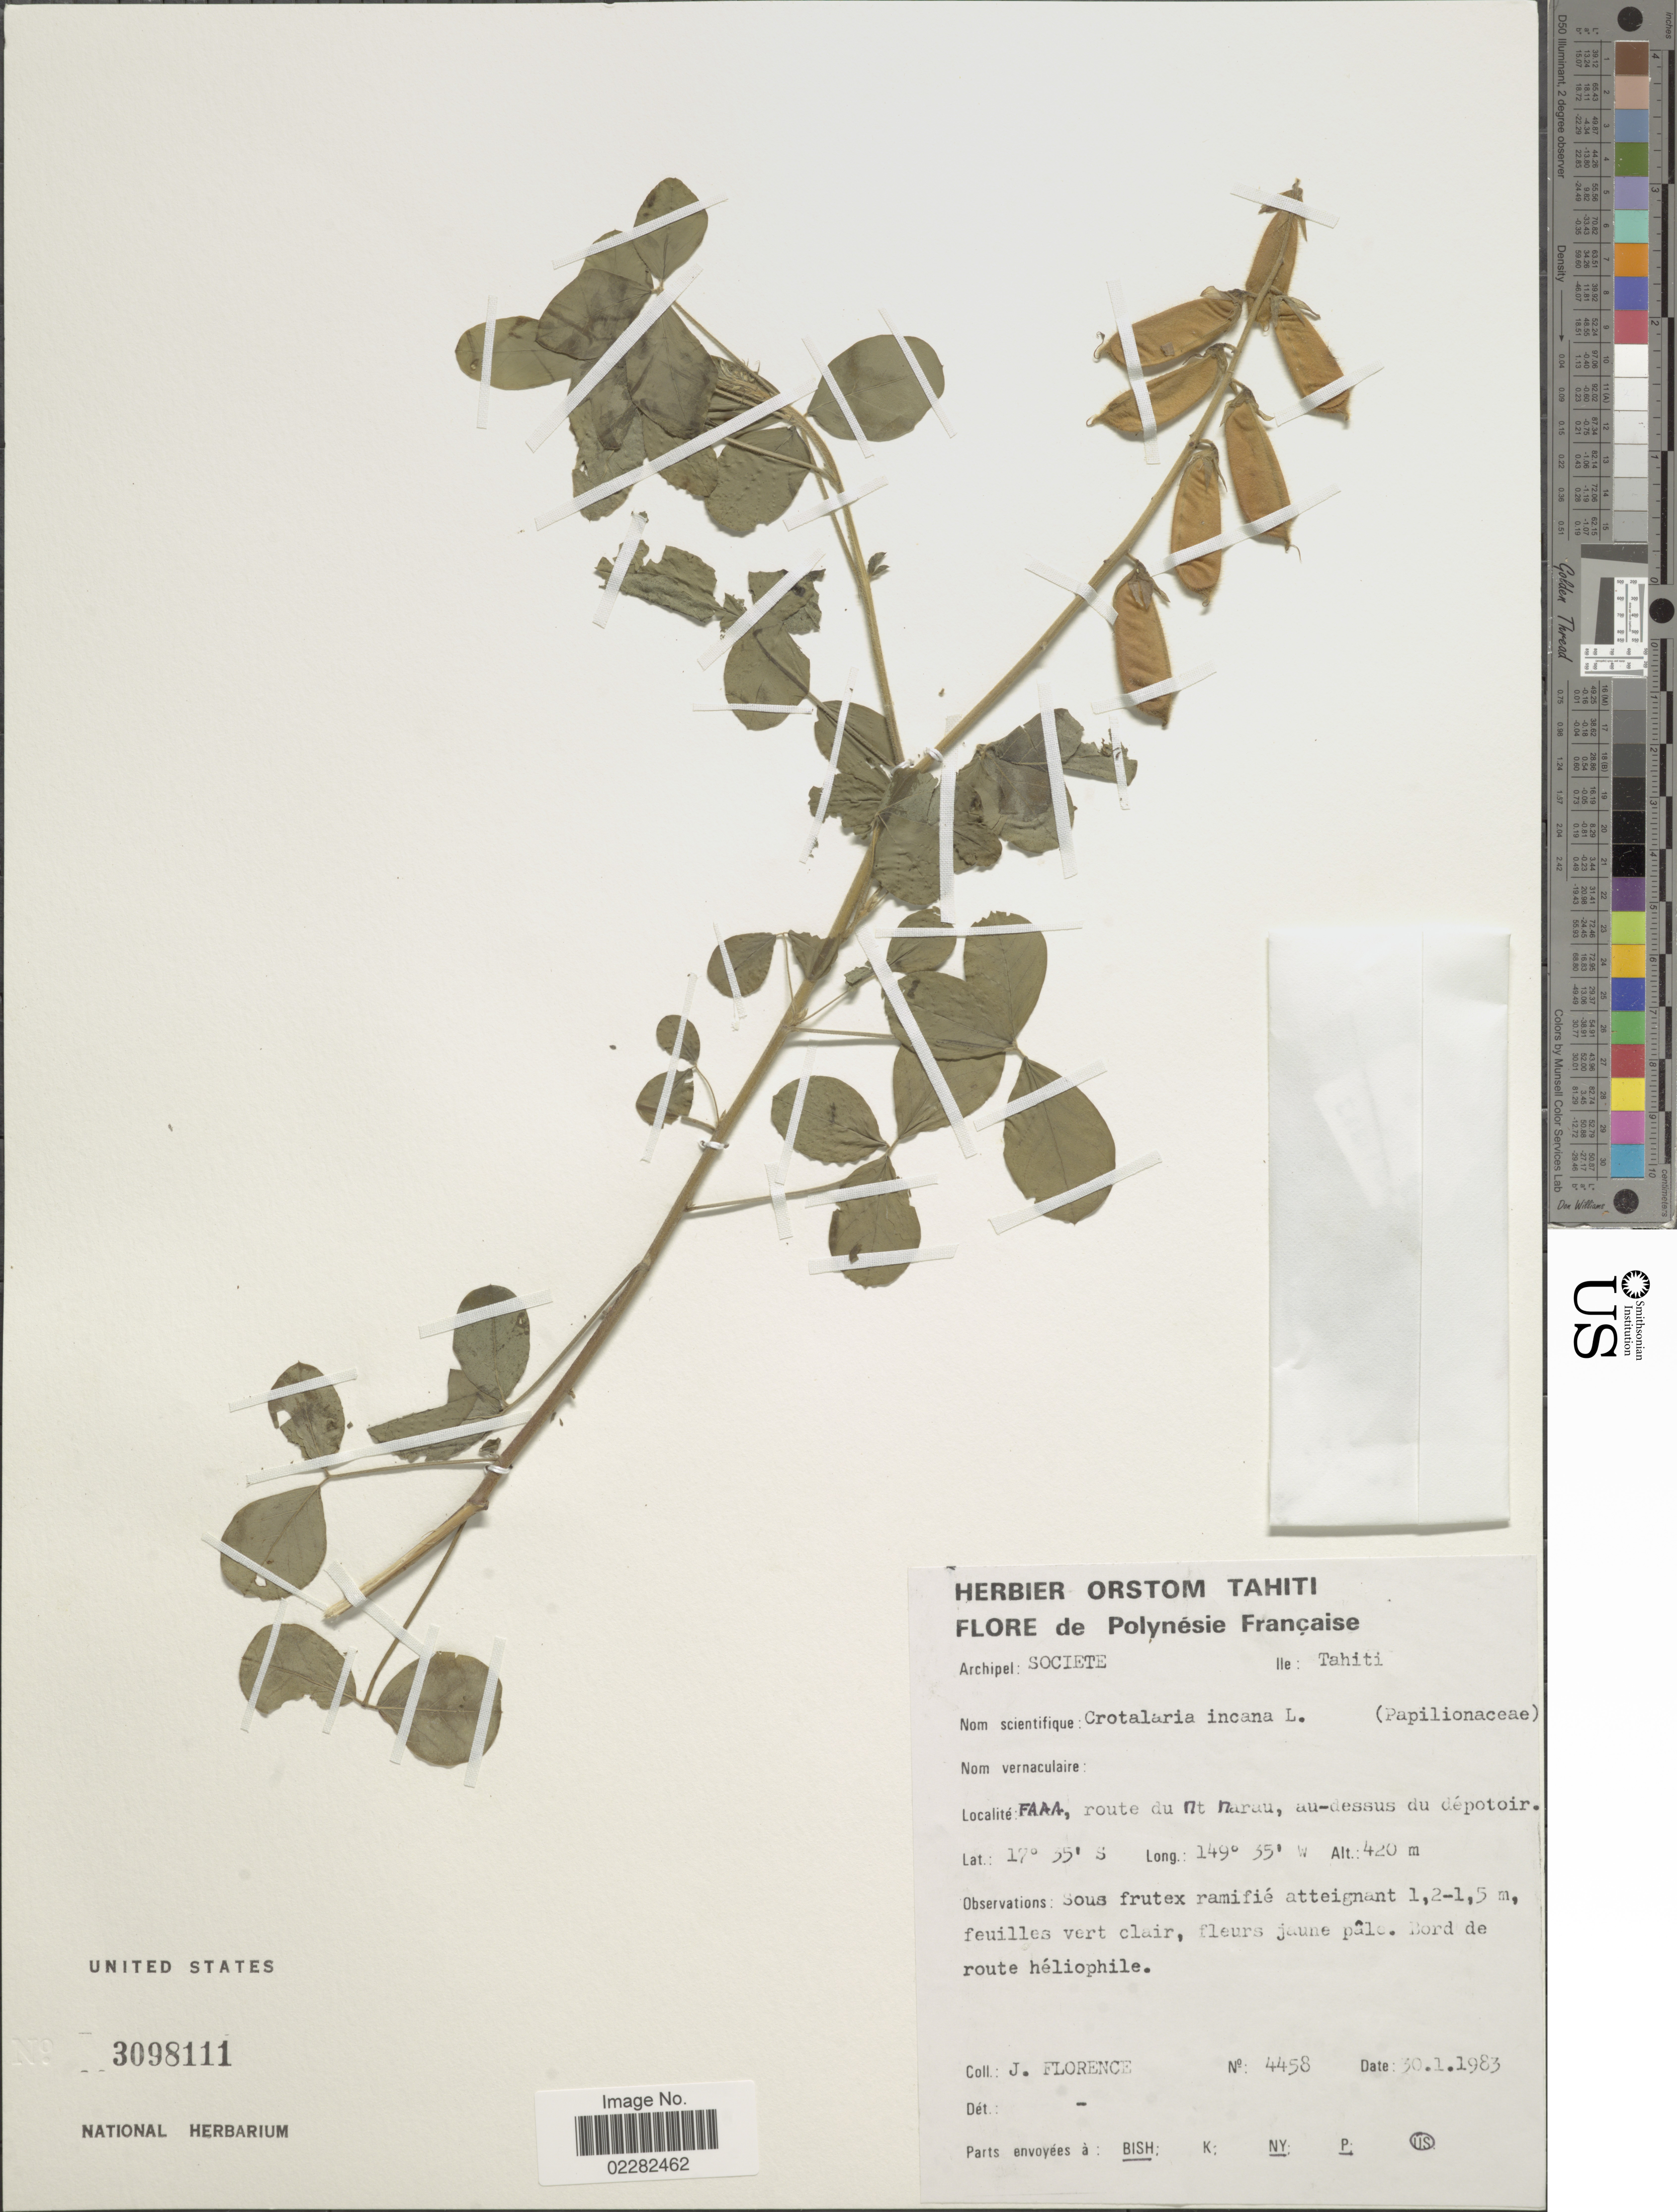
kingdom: Plantae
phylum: Tracheophyta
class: Magnoliopsida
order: Fabales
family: Fabaceae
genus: Crotalaria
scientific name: Crotalaria incana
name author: L.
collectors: J. Florence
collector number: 4458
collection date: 1983-01-30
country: French Polynesia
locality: Archipel: Societe. Ile: Tahiti Faaa, route du Mt. Maurau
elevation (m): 420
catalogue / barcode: US 3098111